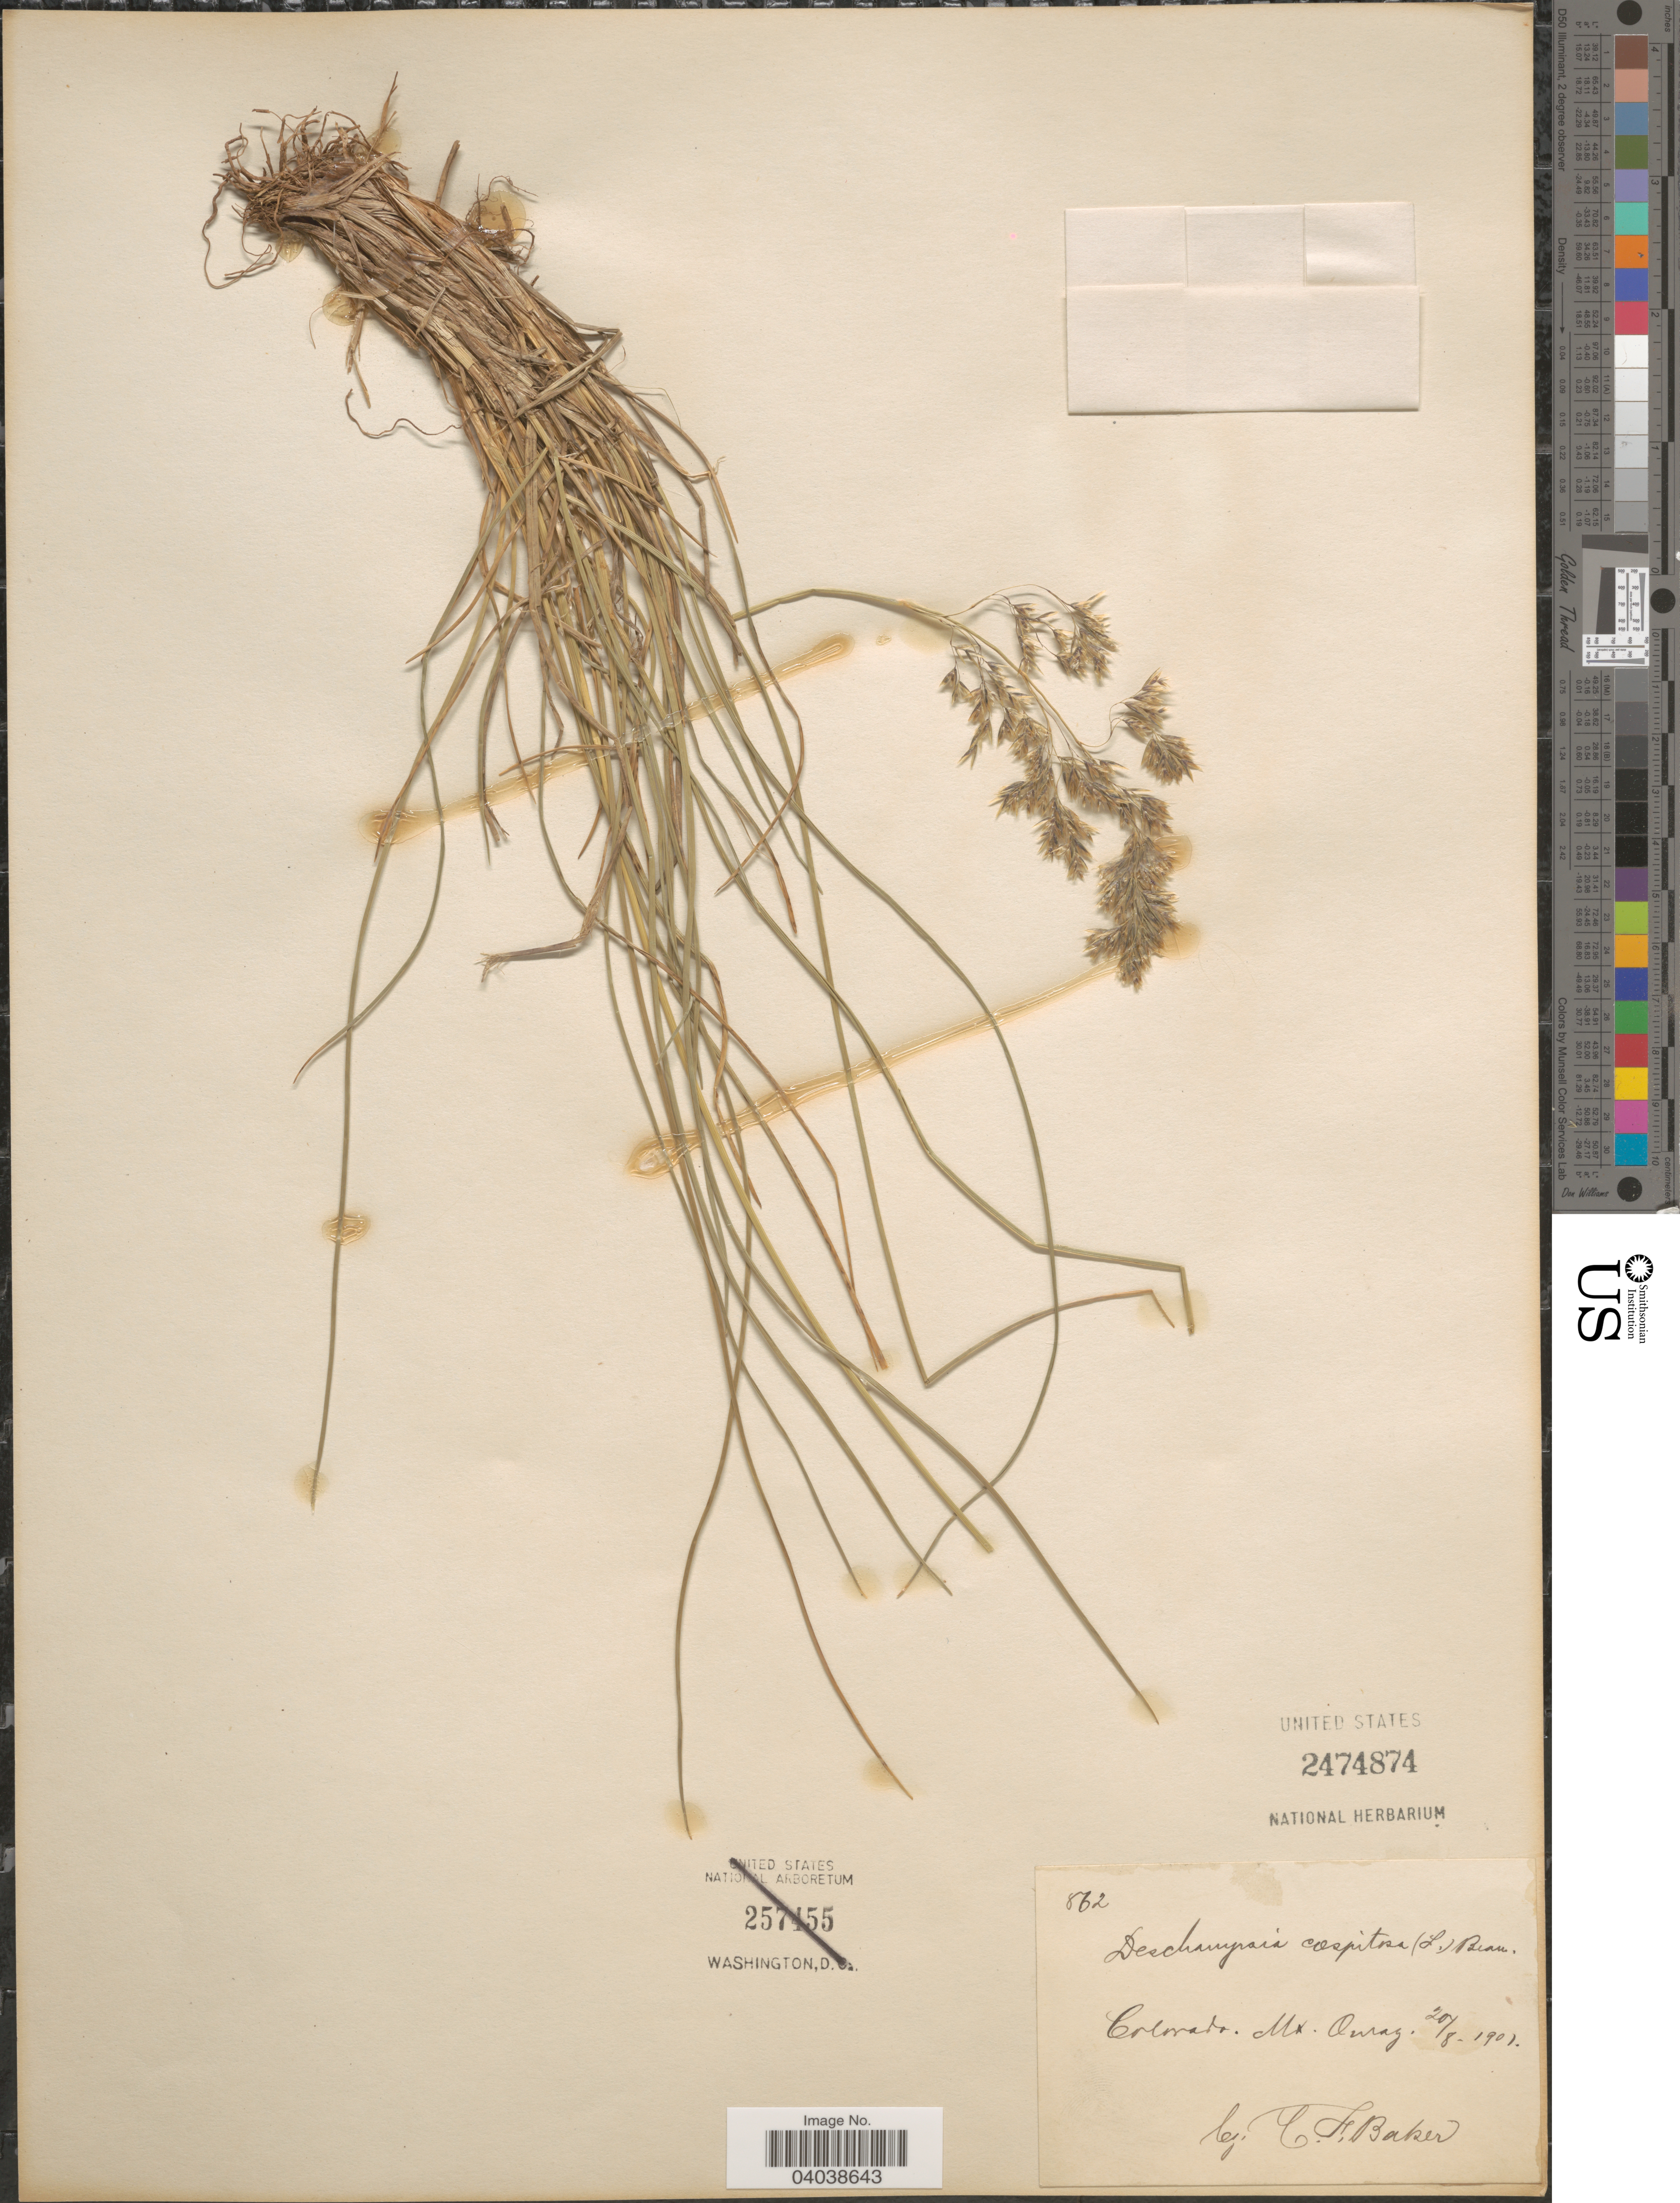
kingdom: Plantae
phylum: Tracheophyta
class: Liliopsida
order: Poales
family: Poaceae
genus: Deschampsia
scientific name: Deschampsia cespitosa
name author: (L.) P. Beauv.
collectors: C. F. Baker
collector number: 862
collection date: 1901-08-20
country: United States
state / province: Colorado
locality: Mt. Ouray.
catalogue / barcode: US 2474874